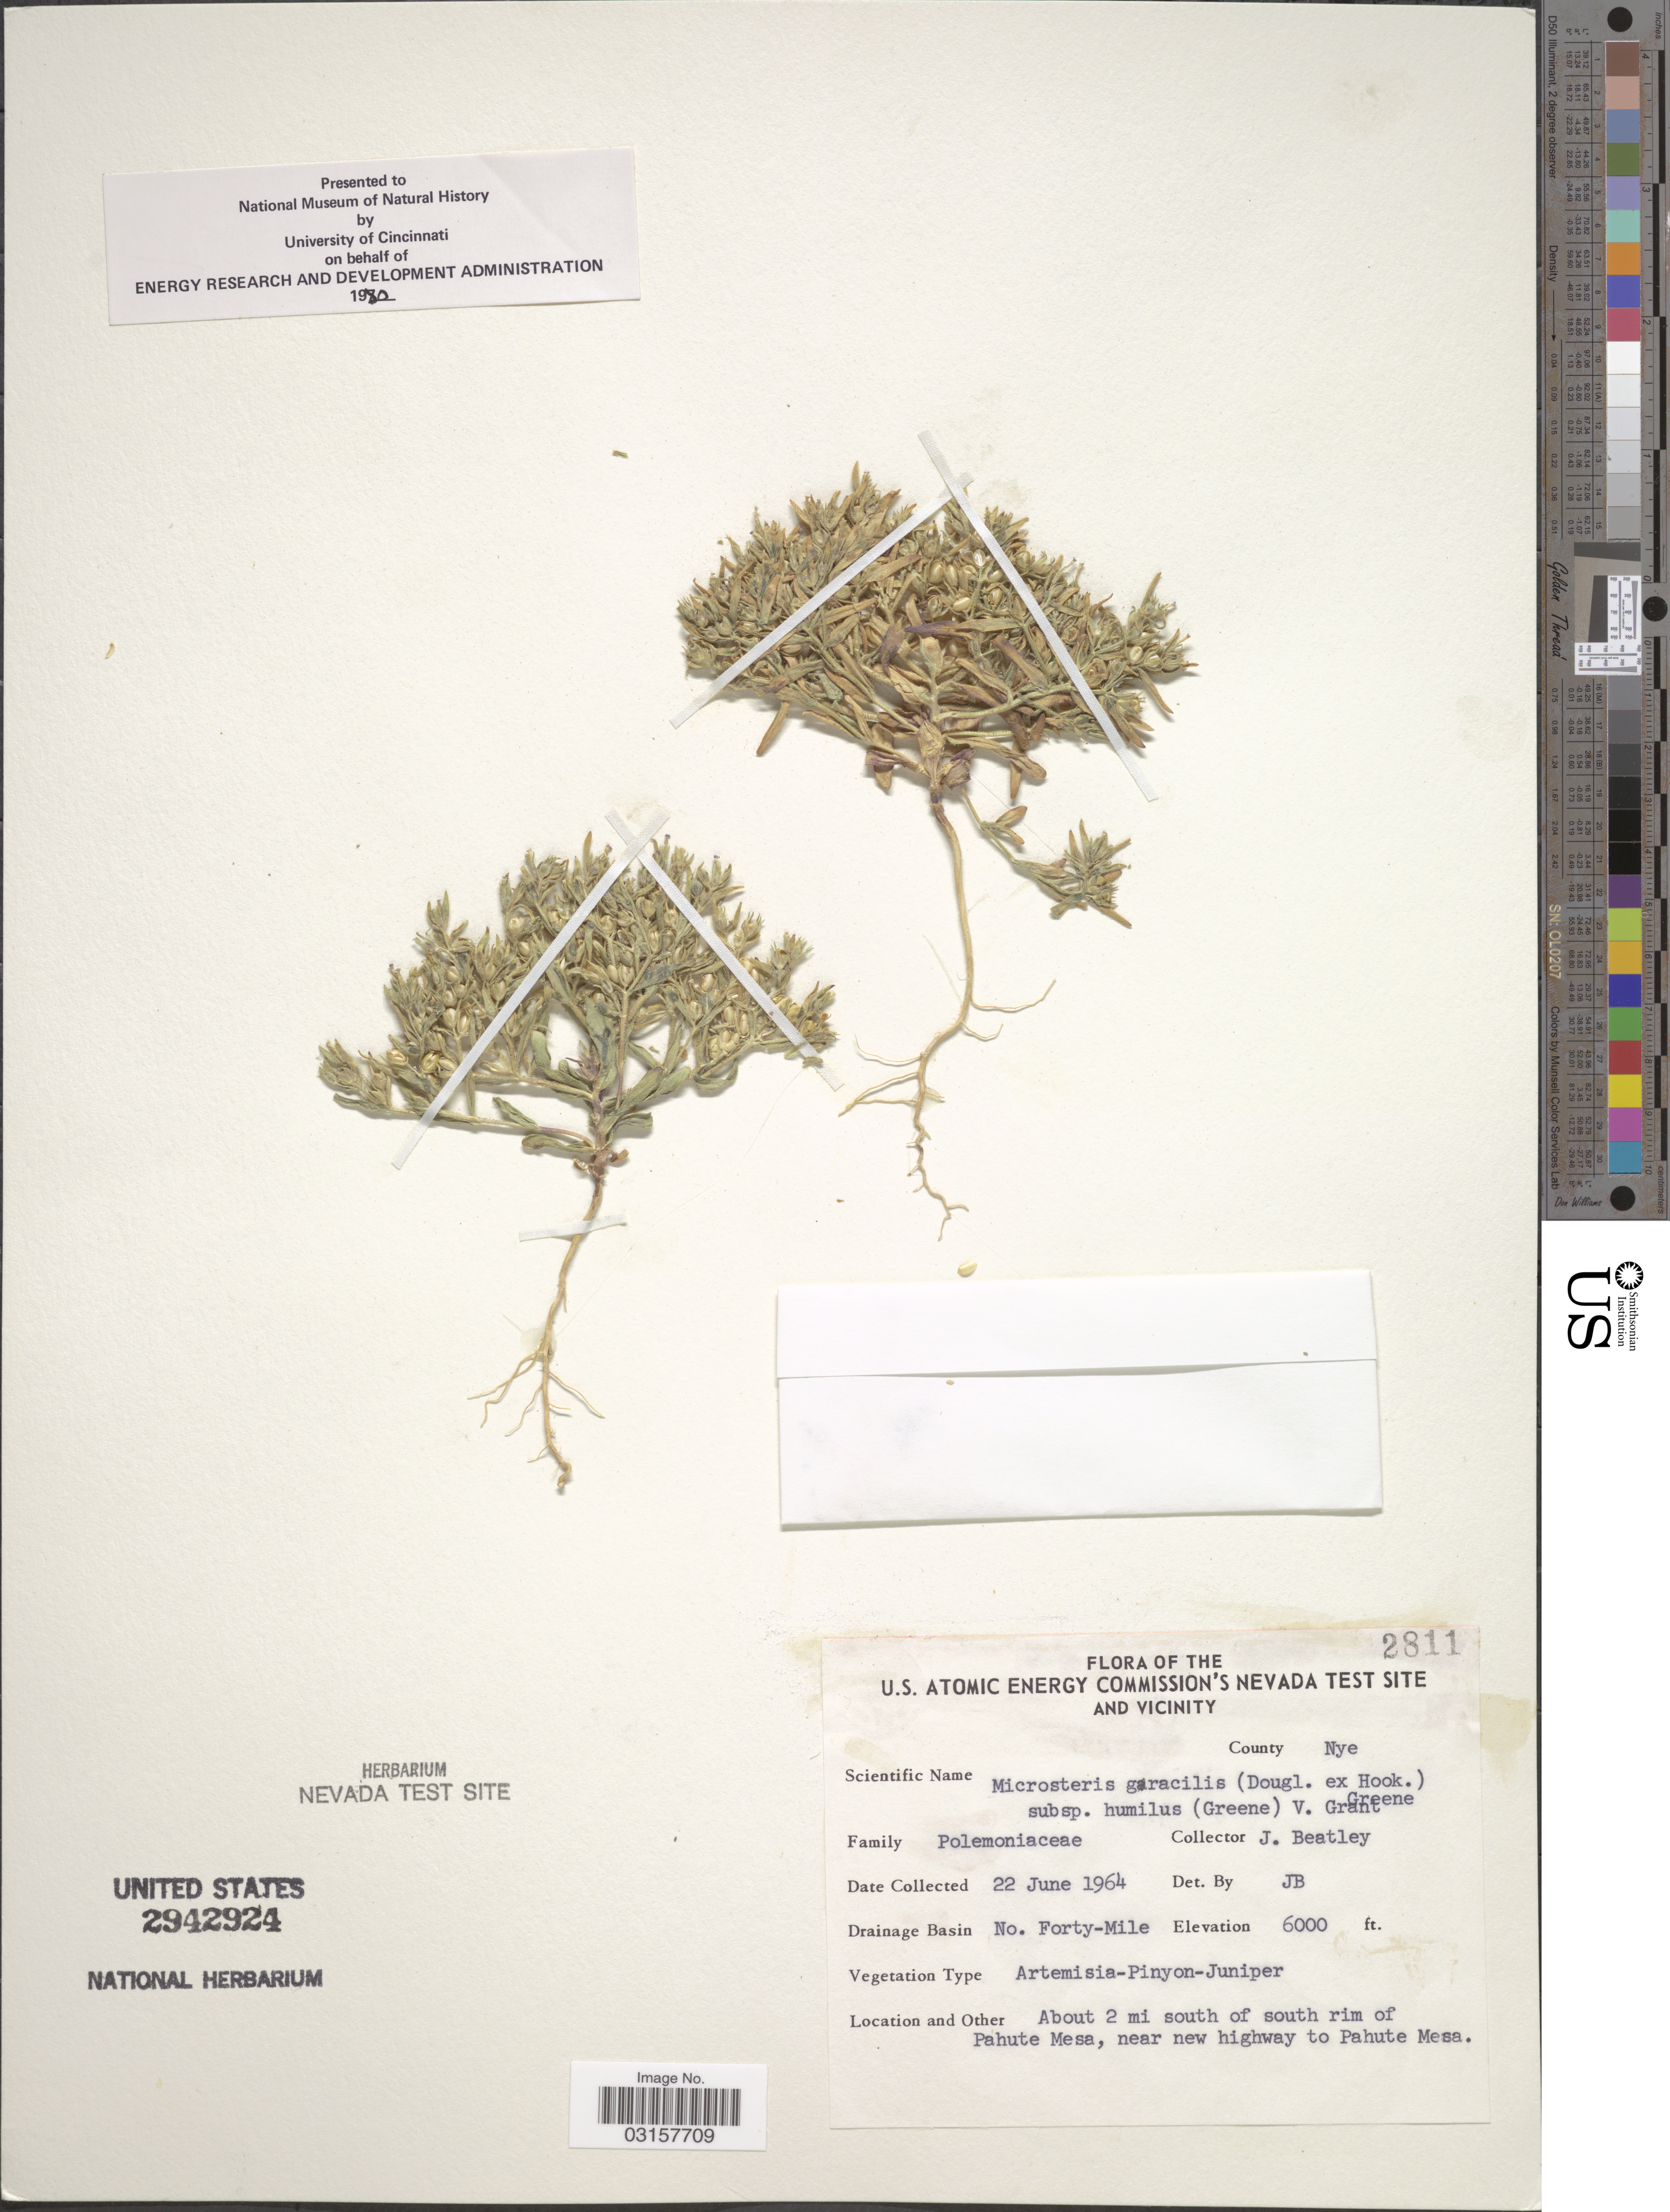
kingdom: Plantae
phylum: Tracheophyta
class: Magnoliopsida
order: Ericales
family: Polemoniaceae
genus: Microsteris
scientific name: Microsteris gracilis var. humilior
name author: (Hook.) Cronquist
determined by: (US) Smithsonian Institution - National Museum of Natural History - Department of Botany (UNITED STATES)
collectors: J. C. Beatley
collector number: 2811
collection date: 1964-06-22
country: United States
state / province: Nevada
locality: U.S. Atomic Energy Commision's Nevada Test Site and Vicinity. County Nye. Drainage Basin No. Forty-Mile. About 2 mi south of south rim of Pahute Mesa, near new highway to Pahute Mesa.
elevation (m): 1829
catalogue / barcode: US 2942924